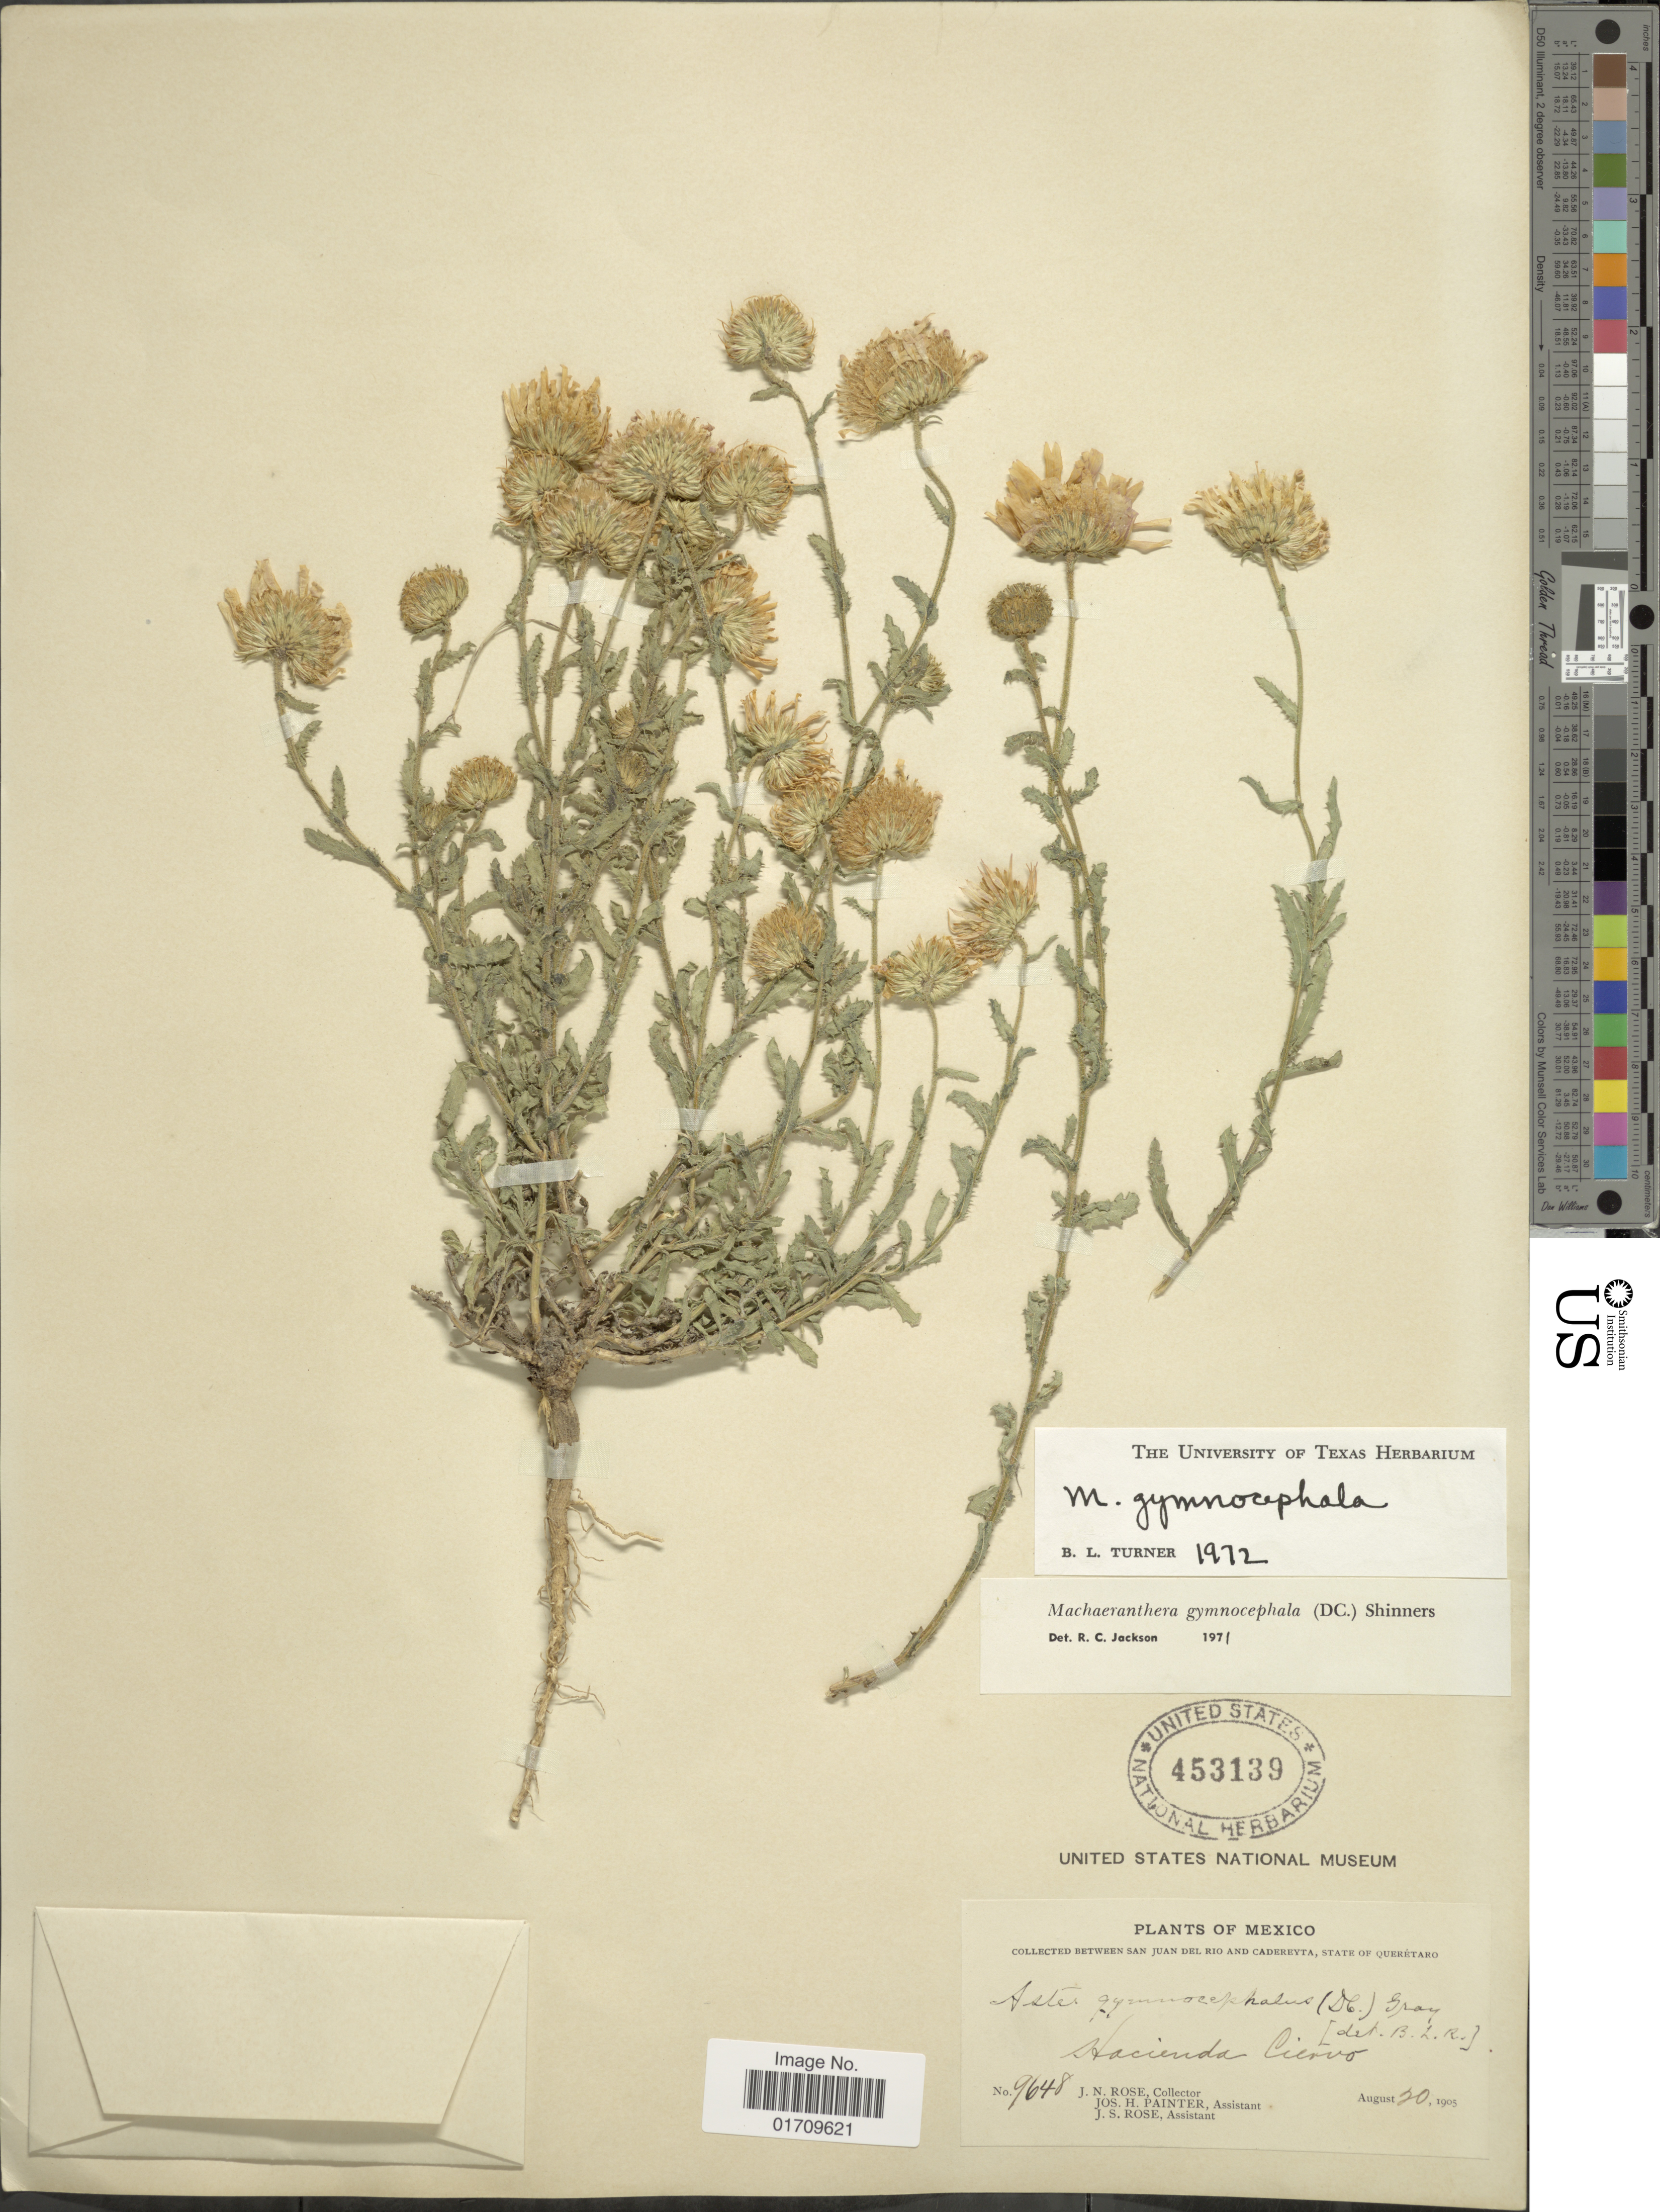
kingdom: Plantae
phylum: Tracheophyta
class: Magnoliopsida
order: Asterales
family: Asteraceae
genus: Machaeranthera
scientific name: Machaeranthera gymnocephala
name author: (DC.) Shinners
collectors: J. N. Rose, J. H. Painter & J. S. Rose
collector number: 9648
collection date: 1905-08-20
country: Mexico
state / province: Querétaro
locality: Between San Juan del Rio and Cadereyta, Hacienda Ciervo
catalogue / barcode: US 453139